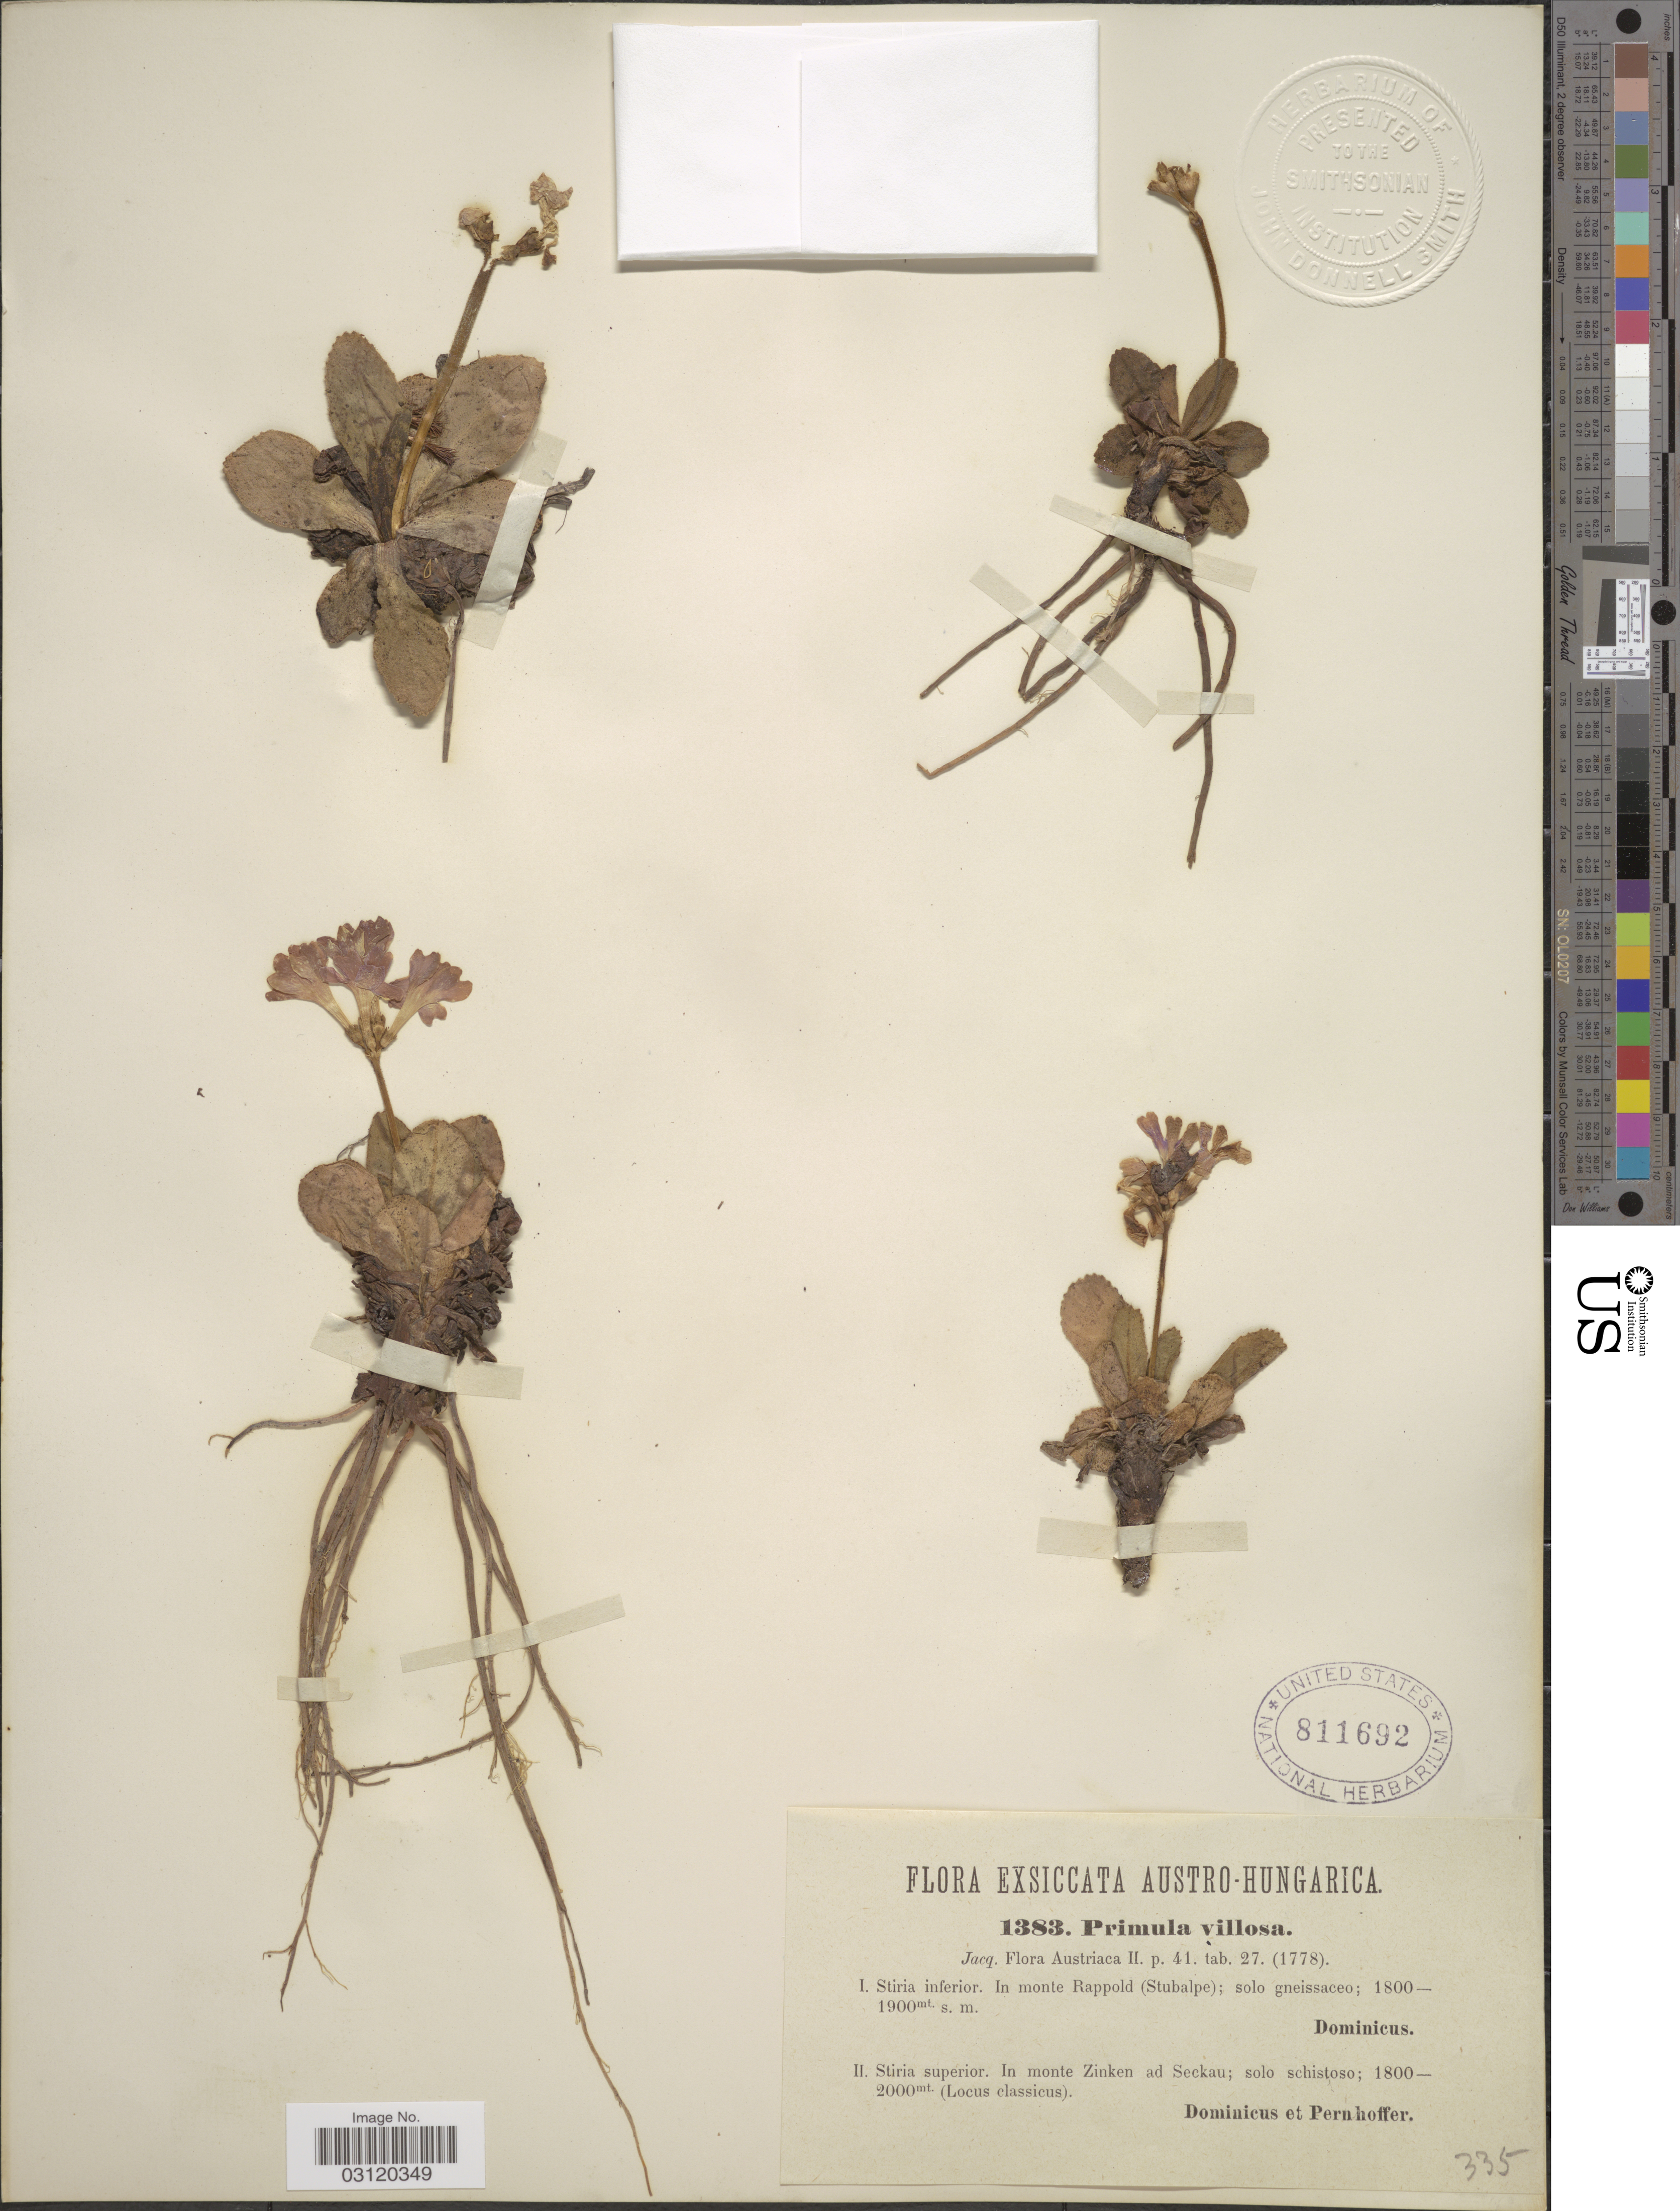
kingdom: Plantae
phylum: Tracheophyta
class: Magnoliopsida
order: Ericales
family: Primulaceae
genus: Primula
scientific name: Primula villosa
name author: Wulfen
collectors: Dominicus & Pernhoffer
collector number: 1383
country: Austria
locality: Austro-Hungarica. Stirio inferior. In monte Rappold (Stubalpe). Stiria superior. In monte Zinken ad Seckau.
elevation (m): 1800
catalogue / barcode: US 811692